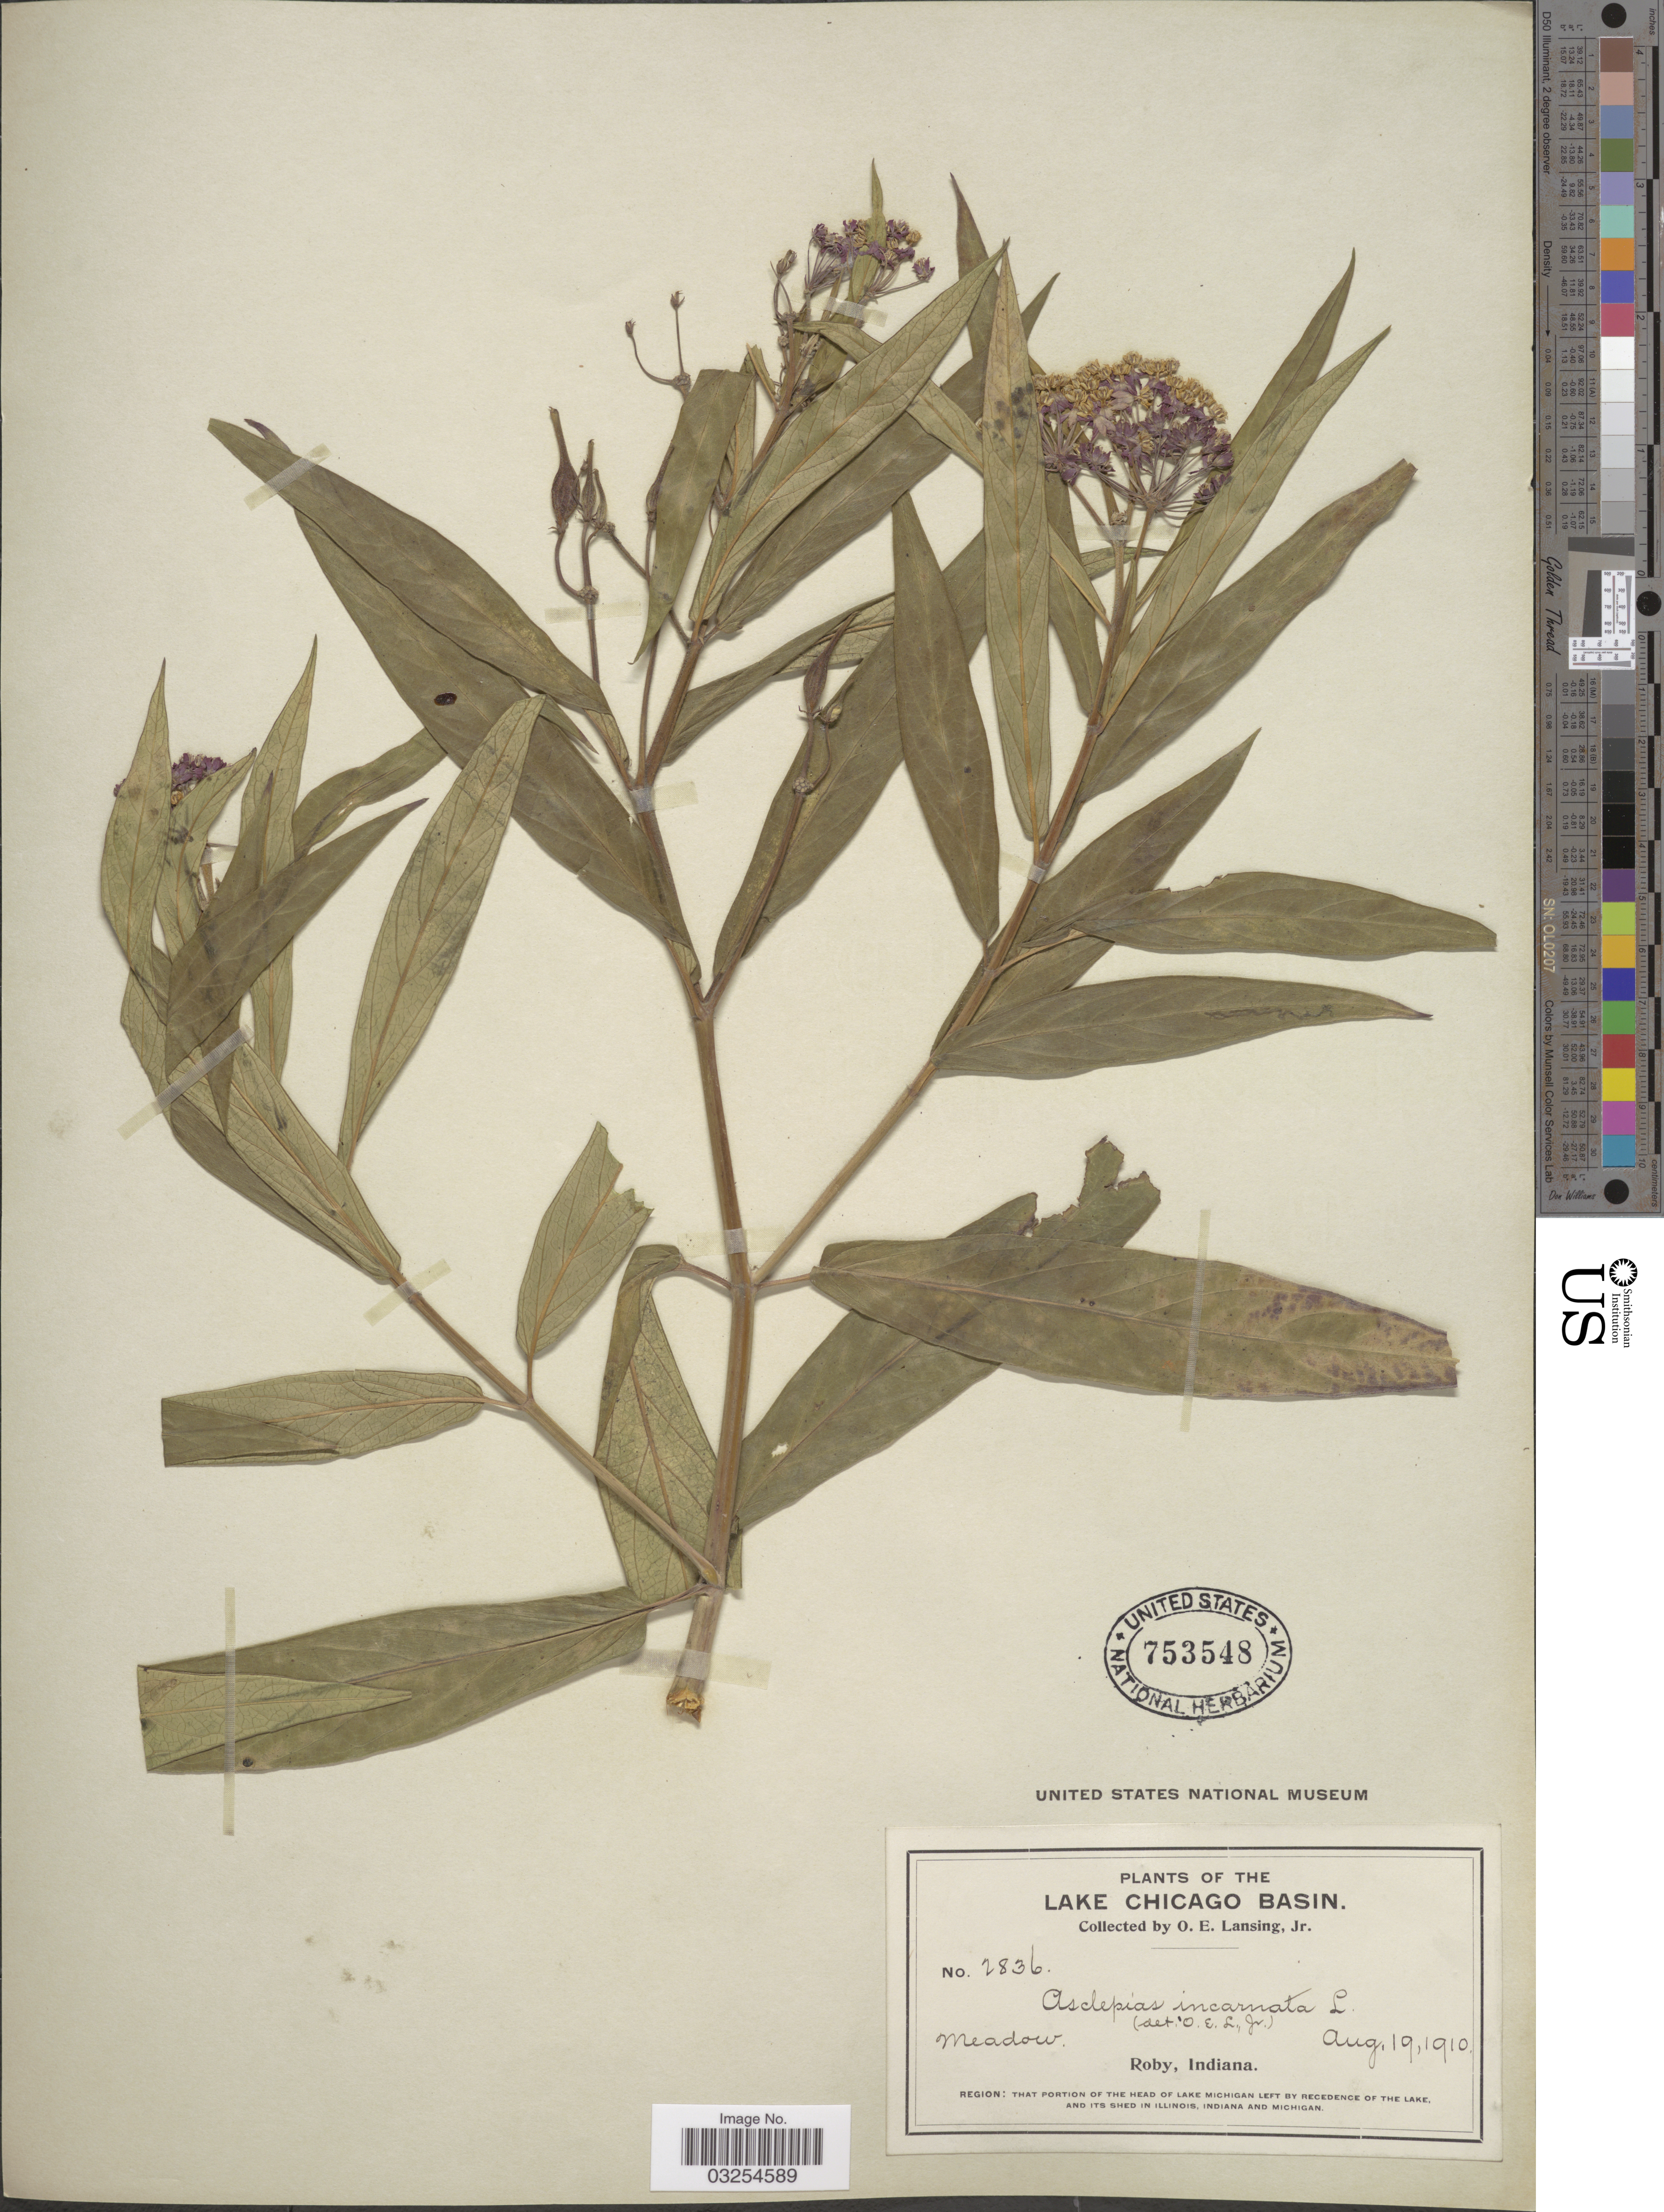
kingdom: Plantae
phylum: Tracheophyta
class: Magnoliopsida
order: Gentianales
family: Apocynaceae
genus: Asclepias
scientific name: Asclepias incarnata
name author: L.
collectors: O. Lansing Jr.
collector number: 2836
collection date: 1910-08-19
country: United States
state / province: Indiana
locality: Lake Chicago Basin. Roby.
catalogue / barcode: US 753548